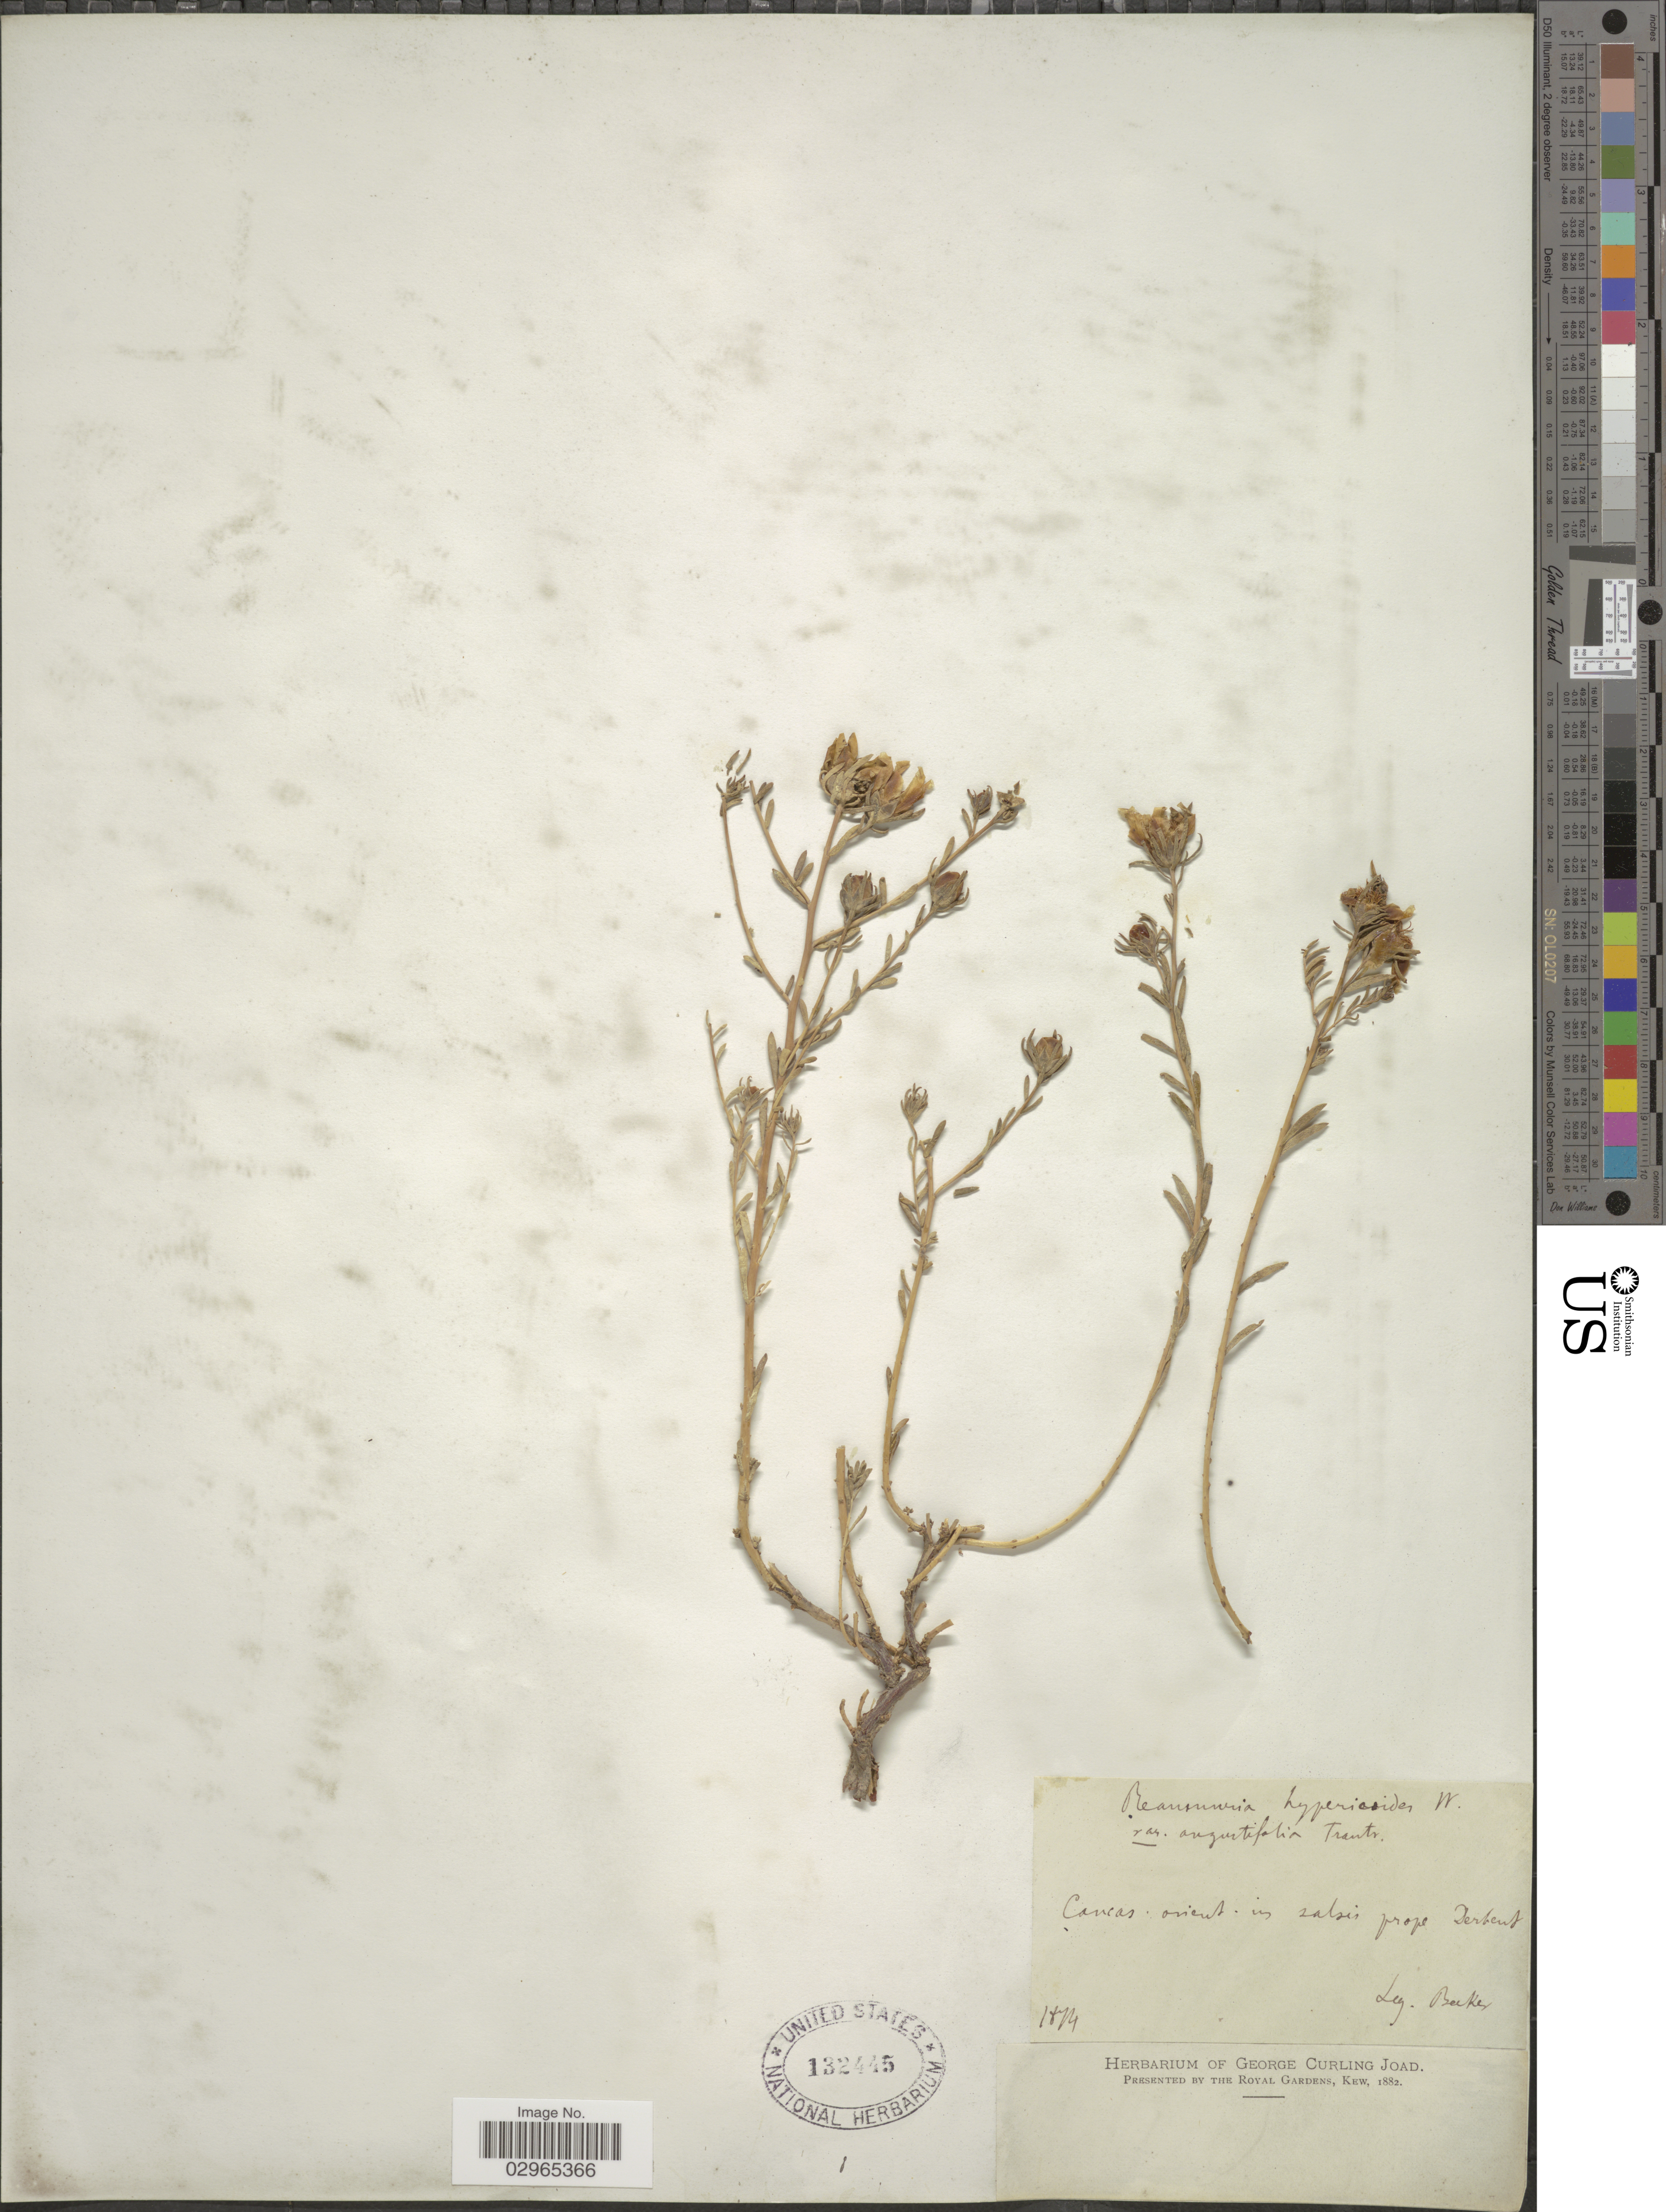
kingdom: Plantae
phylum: Tracheophyta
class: Magnoliopsida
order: Caryophyllales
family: Tamaricaceae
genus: Reaumuria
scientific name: Reaumuria hypericoides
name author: Willd.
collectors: -. Becker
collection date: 1874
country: Russian Federation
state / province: Dagestan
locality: Caucas: orient. in salsis prope Derbent.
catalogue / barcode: US 132445